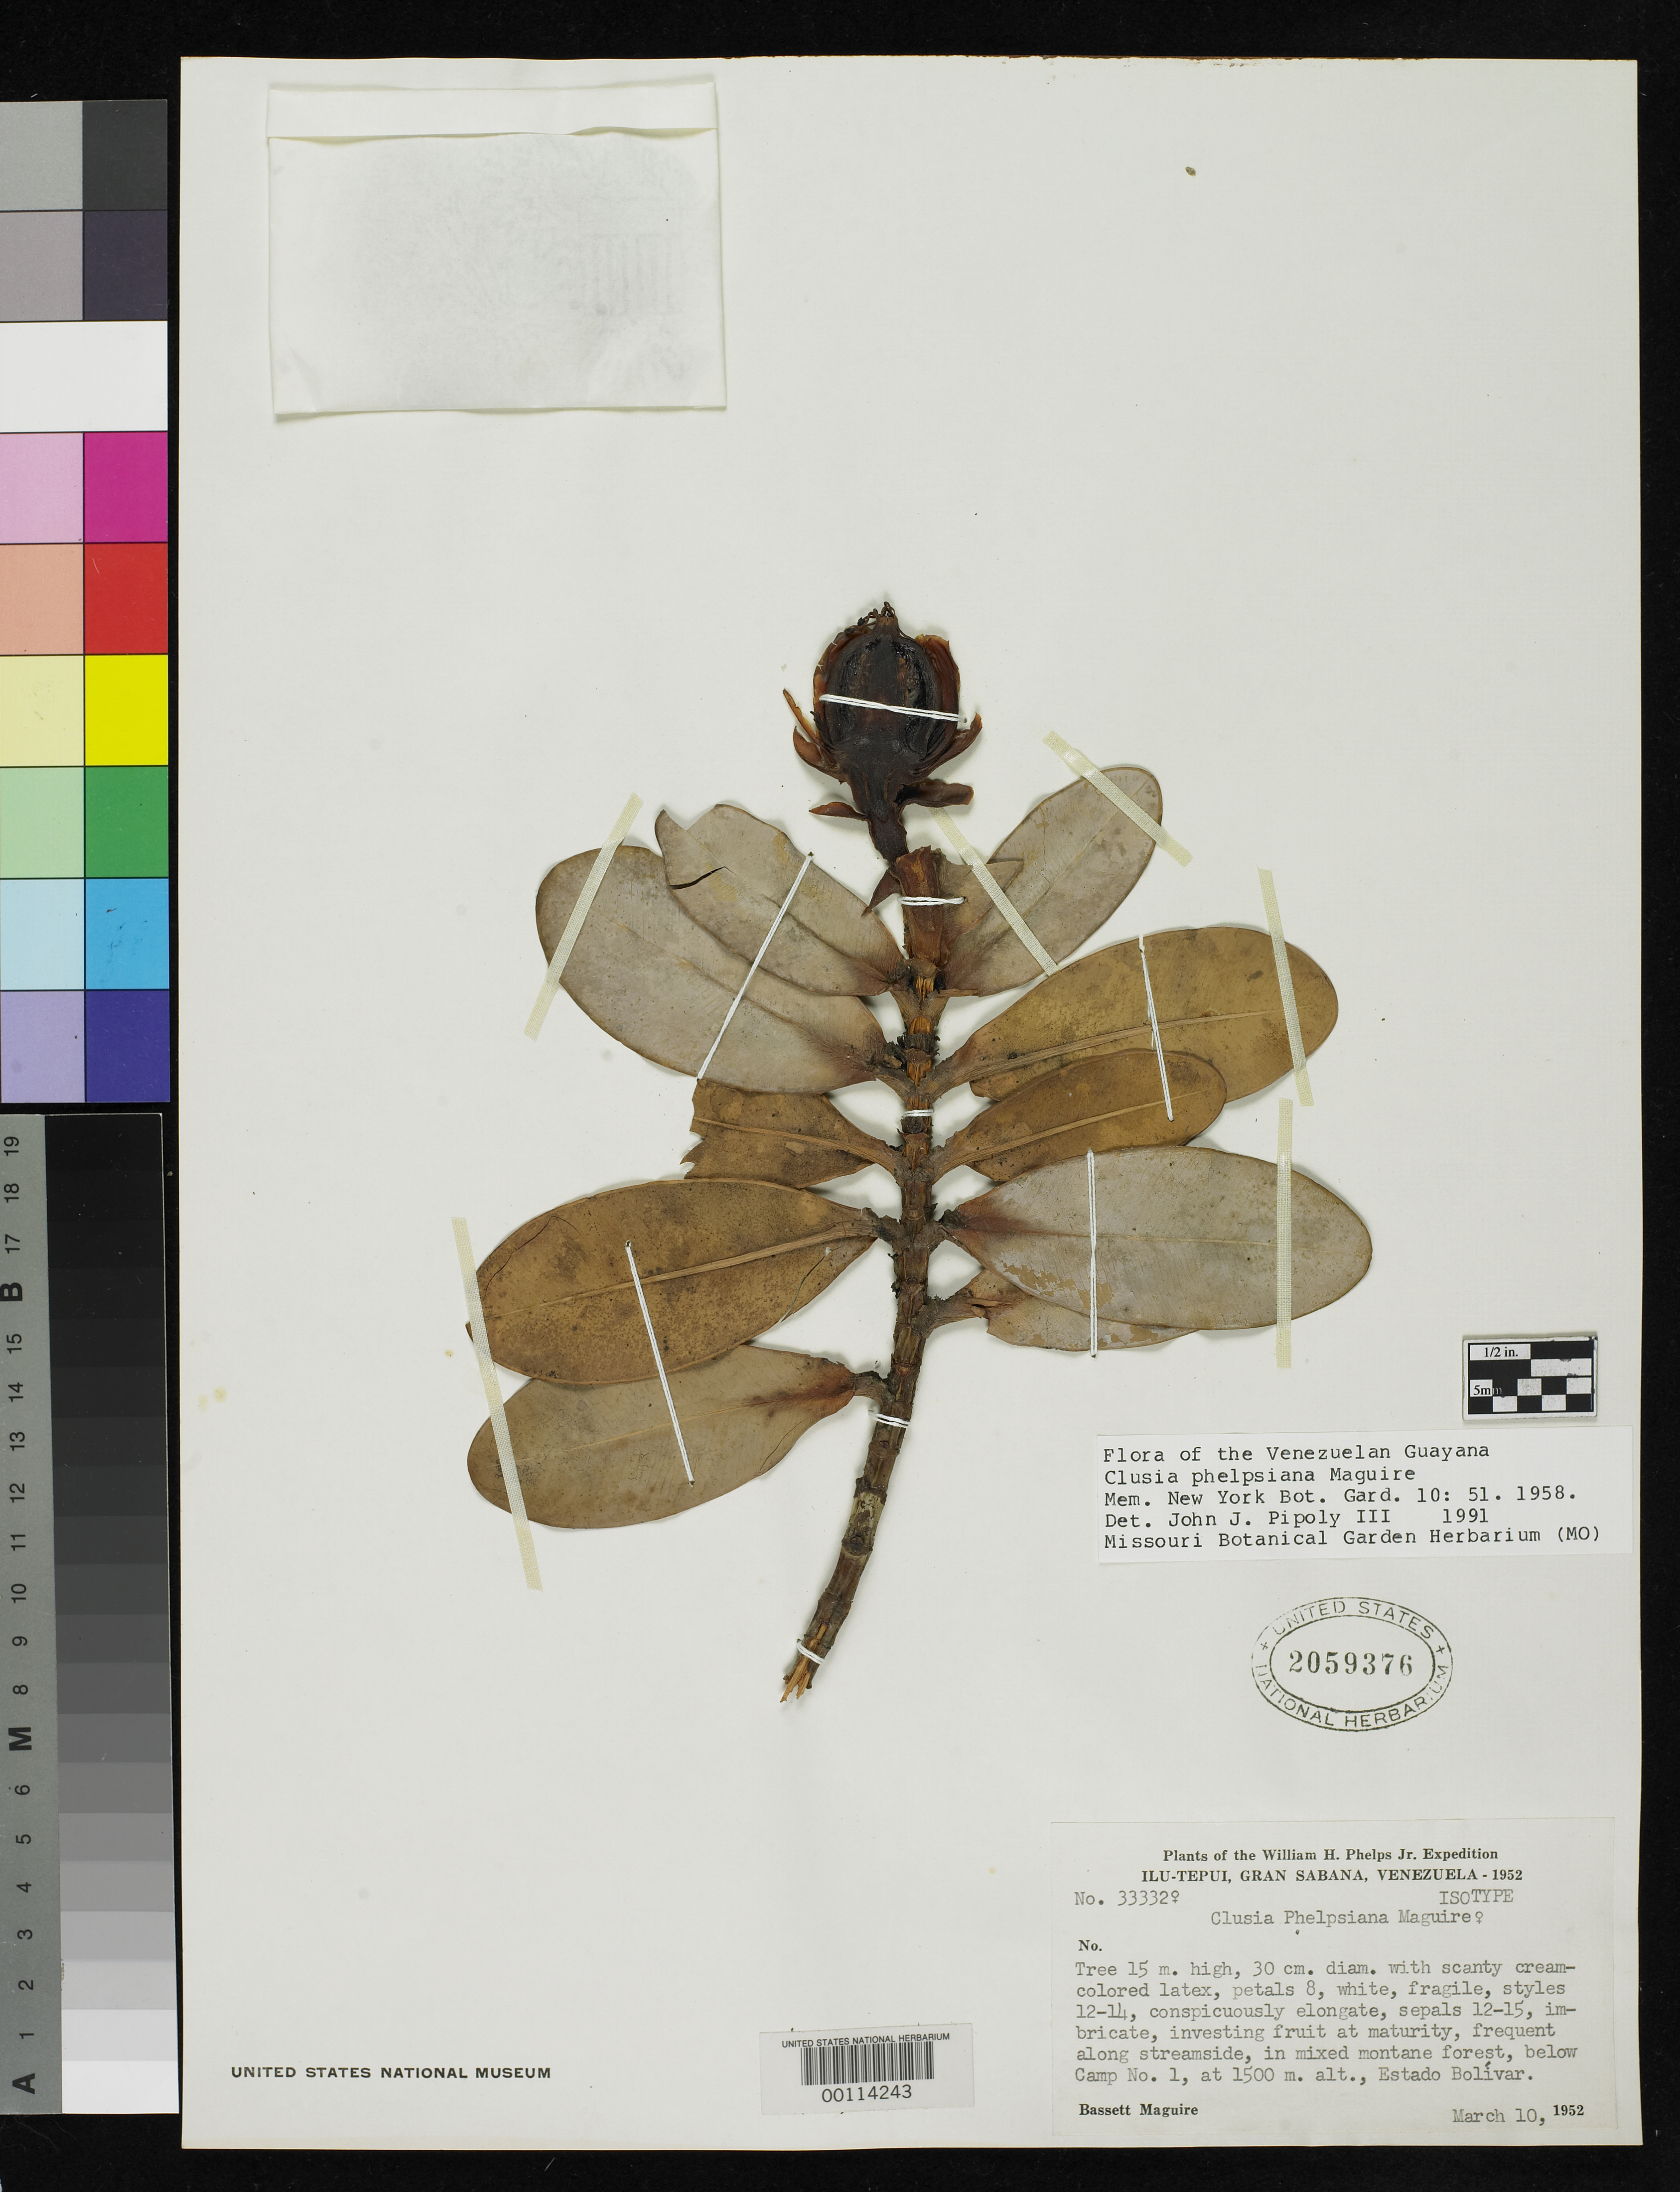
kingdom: Plantae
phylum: Tracheophyta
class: Magnoliopsida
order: Malpighiales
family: Clusiaceae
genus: Clusia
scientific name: Clusia phelpsiana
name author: Maguire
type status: Isotype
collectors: B. Maguire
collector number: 33332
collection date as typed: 10 Mar 1952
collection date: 1952-03-10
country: Venezuela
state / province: Bolivar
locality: Ilu-Tepui, Grand Sabana, below camp 1.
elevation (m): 1500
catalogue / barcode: US 2059376